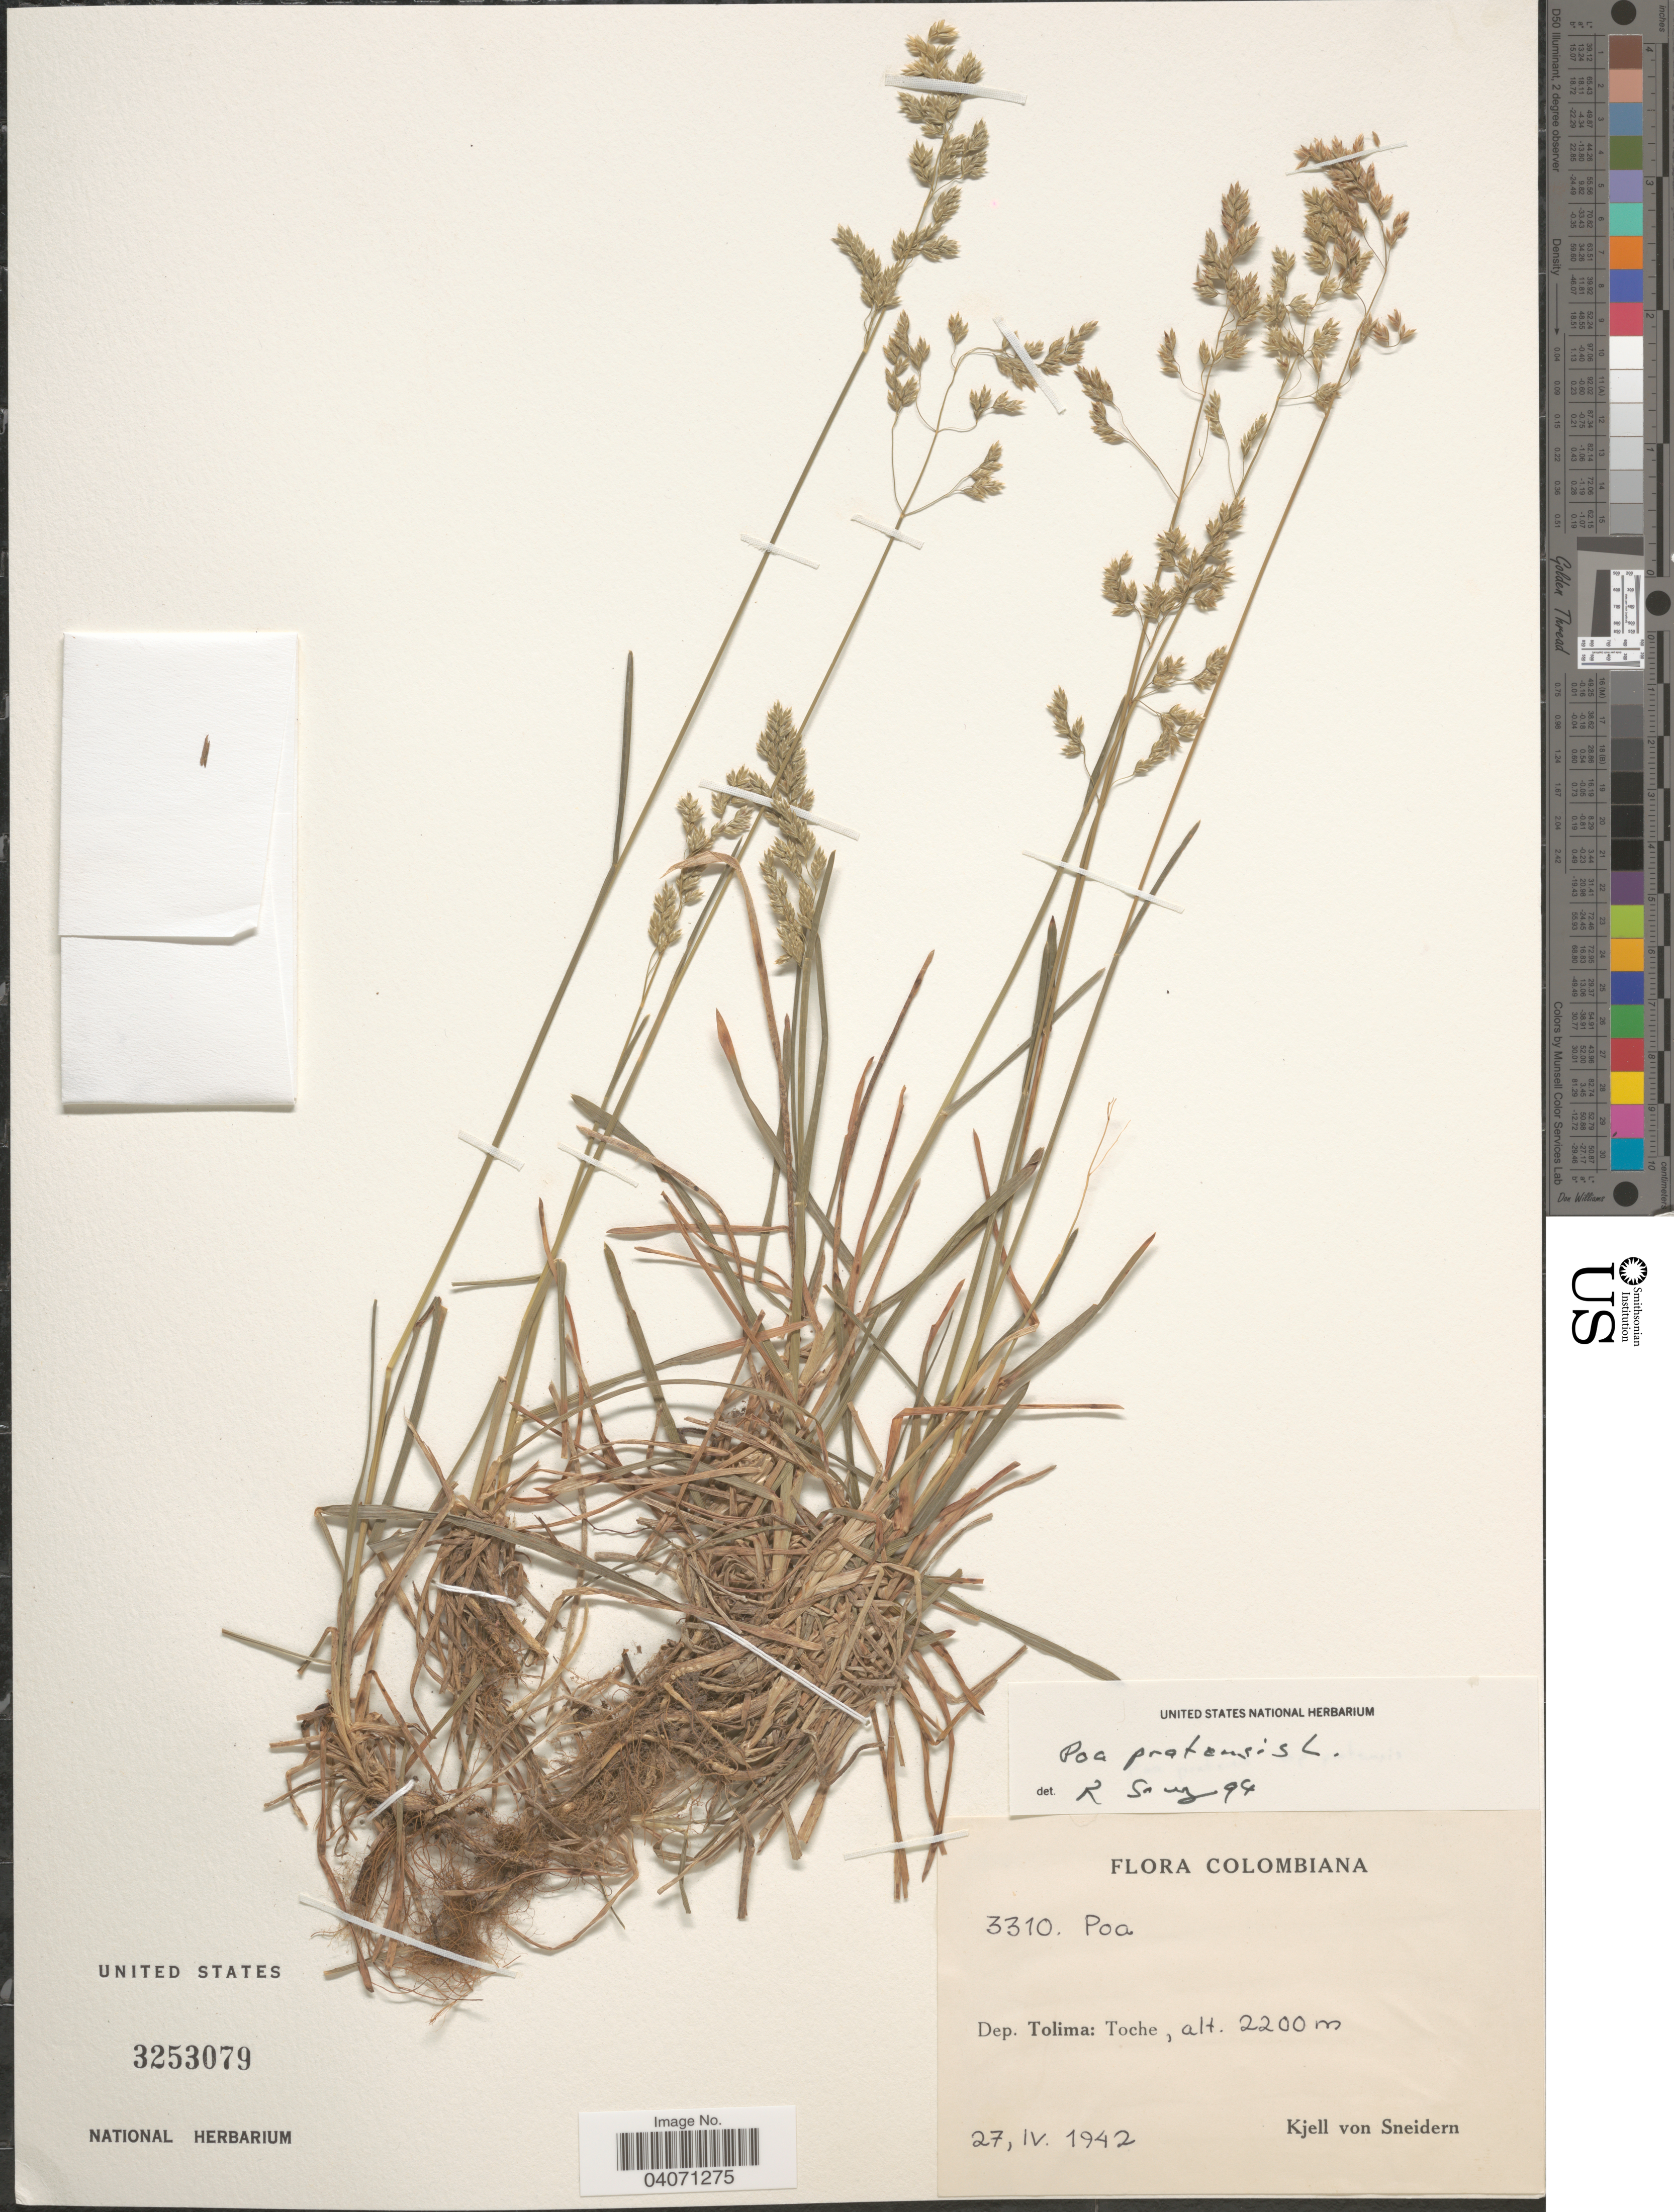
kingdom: Plantae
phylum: Tracheophyta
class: Liliopsida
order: Poales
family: Poaceae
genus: Poa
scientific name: Poa pratensis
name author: L.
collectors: K. von Sneidern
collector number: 3310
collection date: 1942-04-27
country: Colombia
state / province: Tolima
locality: Dep. Tolima: Toche.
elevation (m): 2200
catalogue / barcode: US 3253079